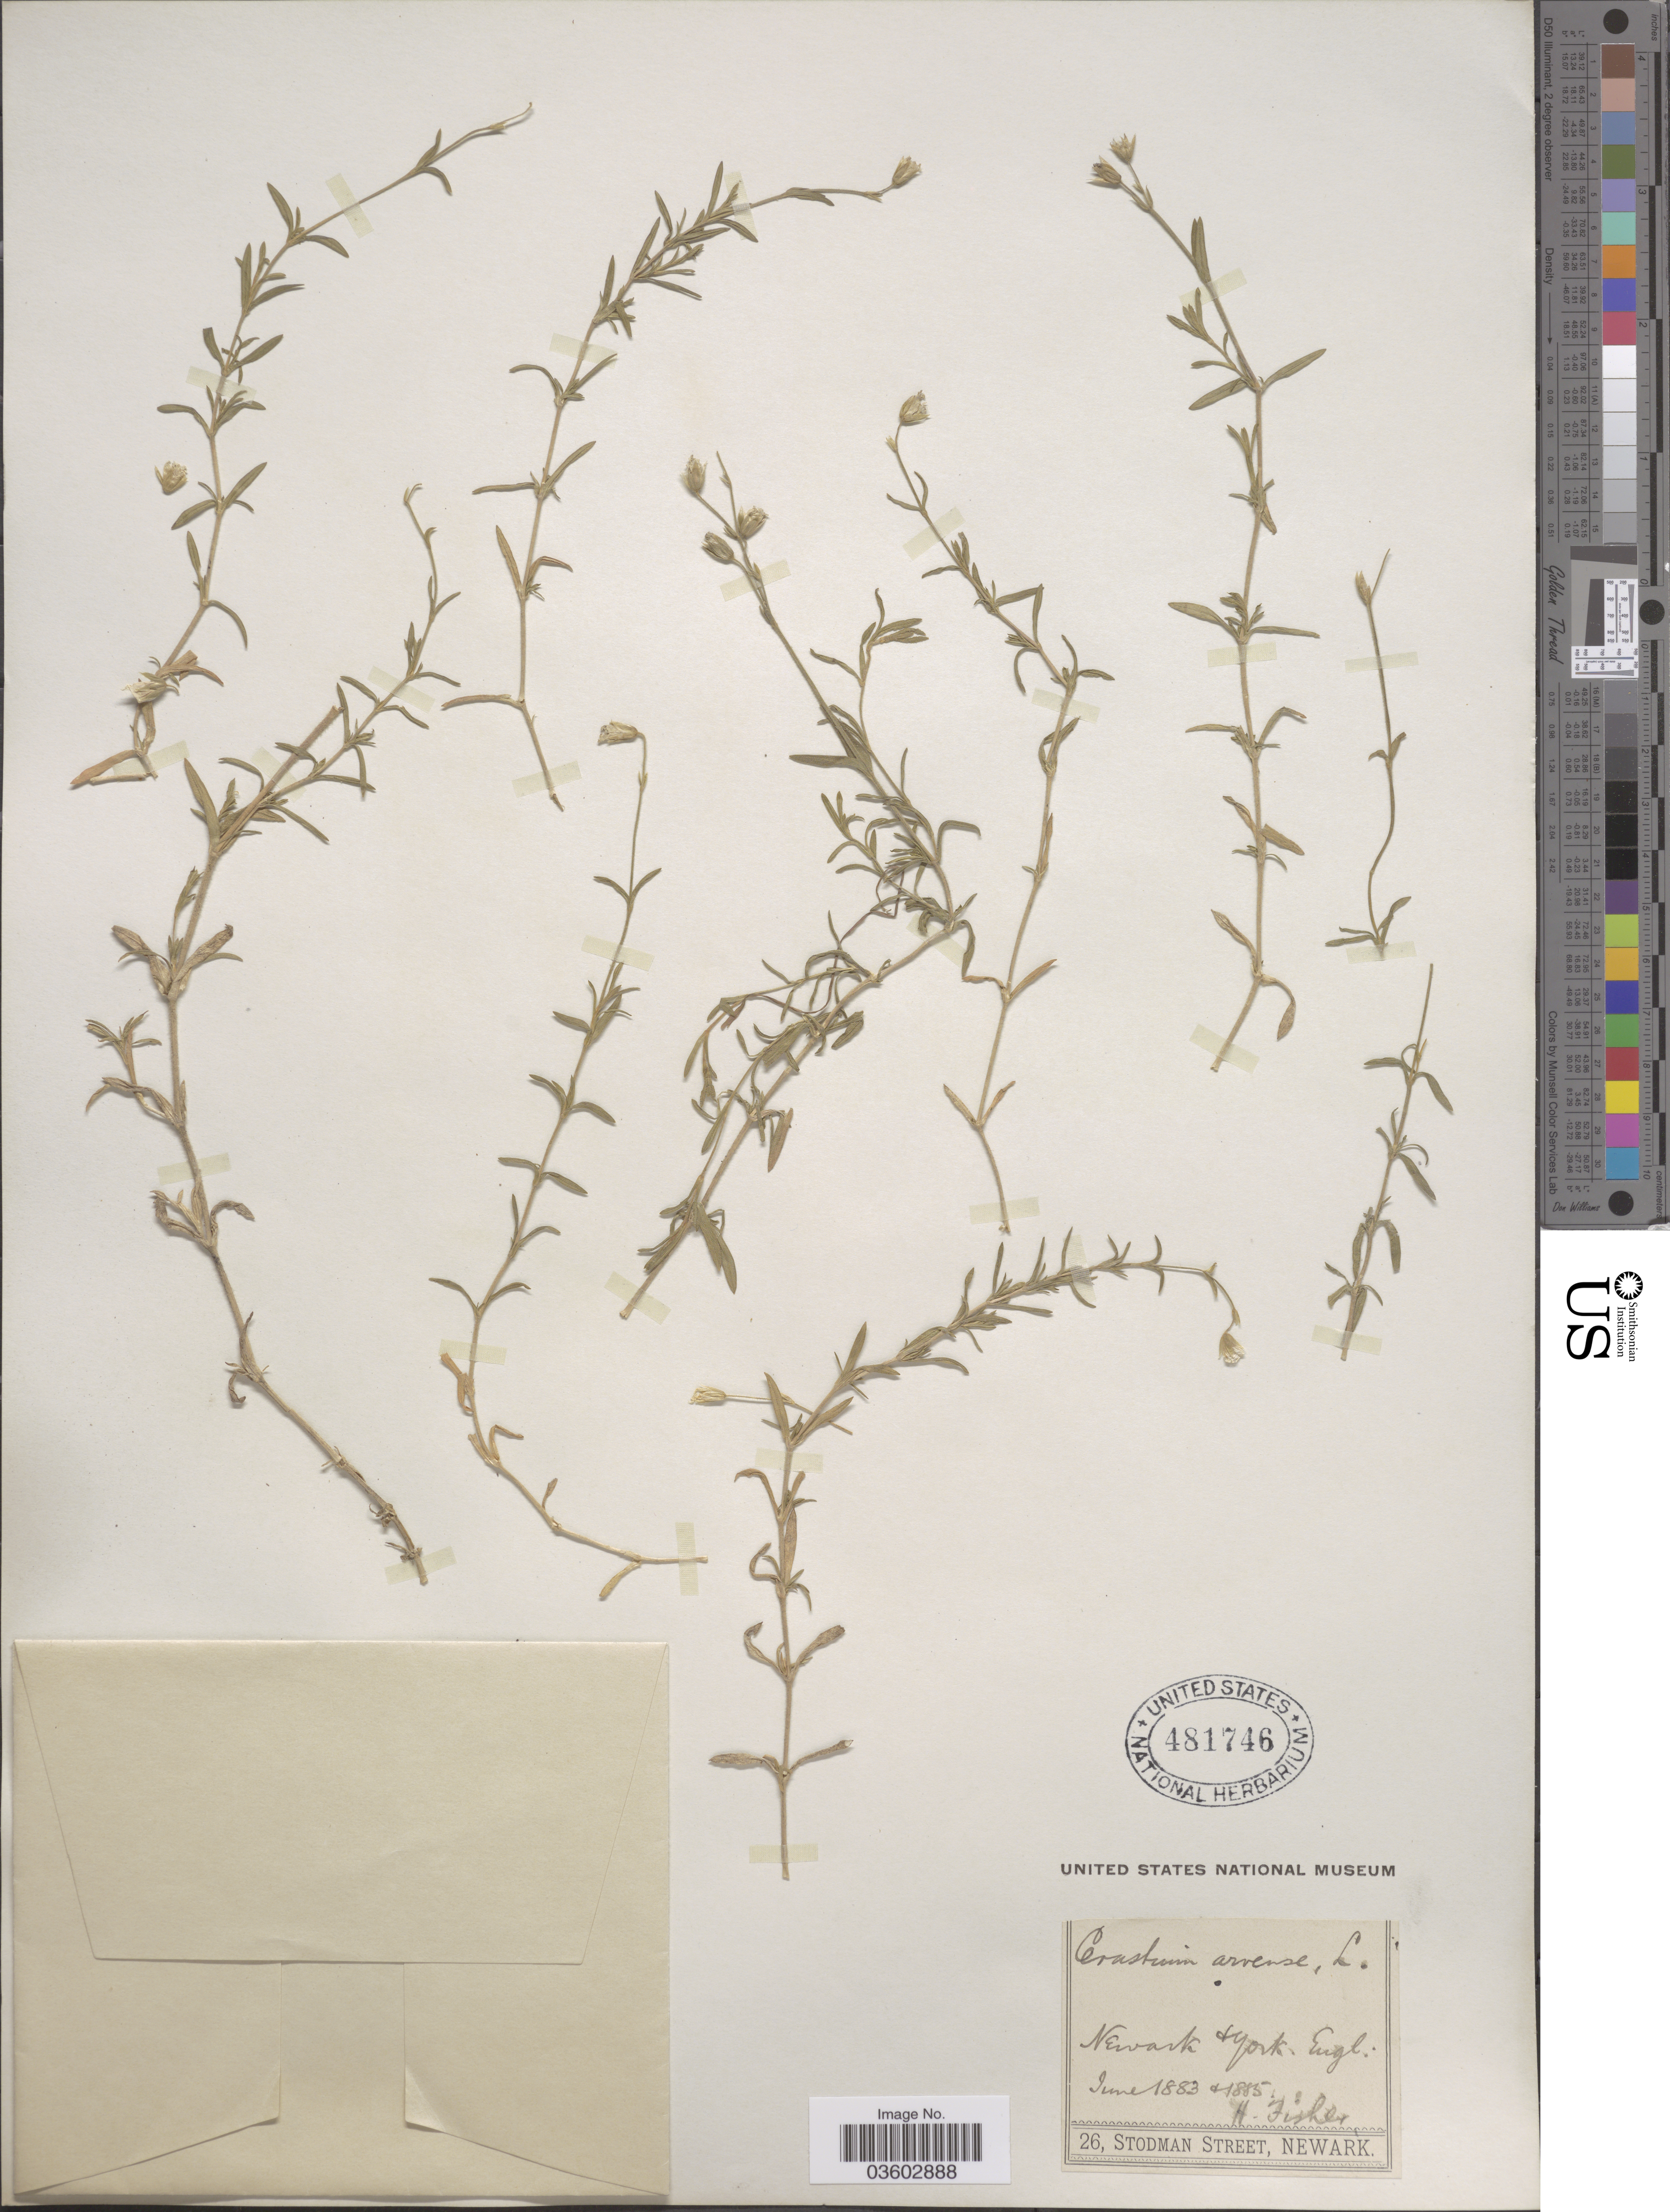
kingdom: Plantae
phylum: Tracheophyta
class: Magnoliopsida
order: Caryophyllales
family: Caryophyllaceae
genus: Cerastium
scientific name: Cerastium arvense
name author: L.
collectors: H. H. Fisher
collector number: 26?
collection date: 1883-06/1885-06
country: United Kingdom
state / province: England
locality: Newark & York.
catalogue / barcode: US 481746